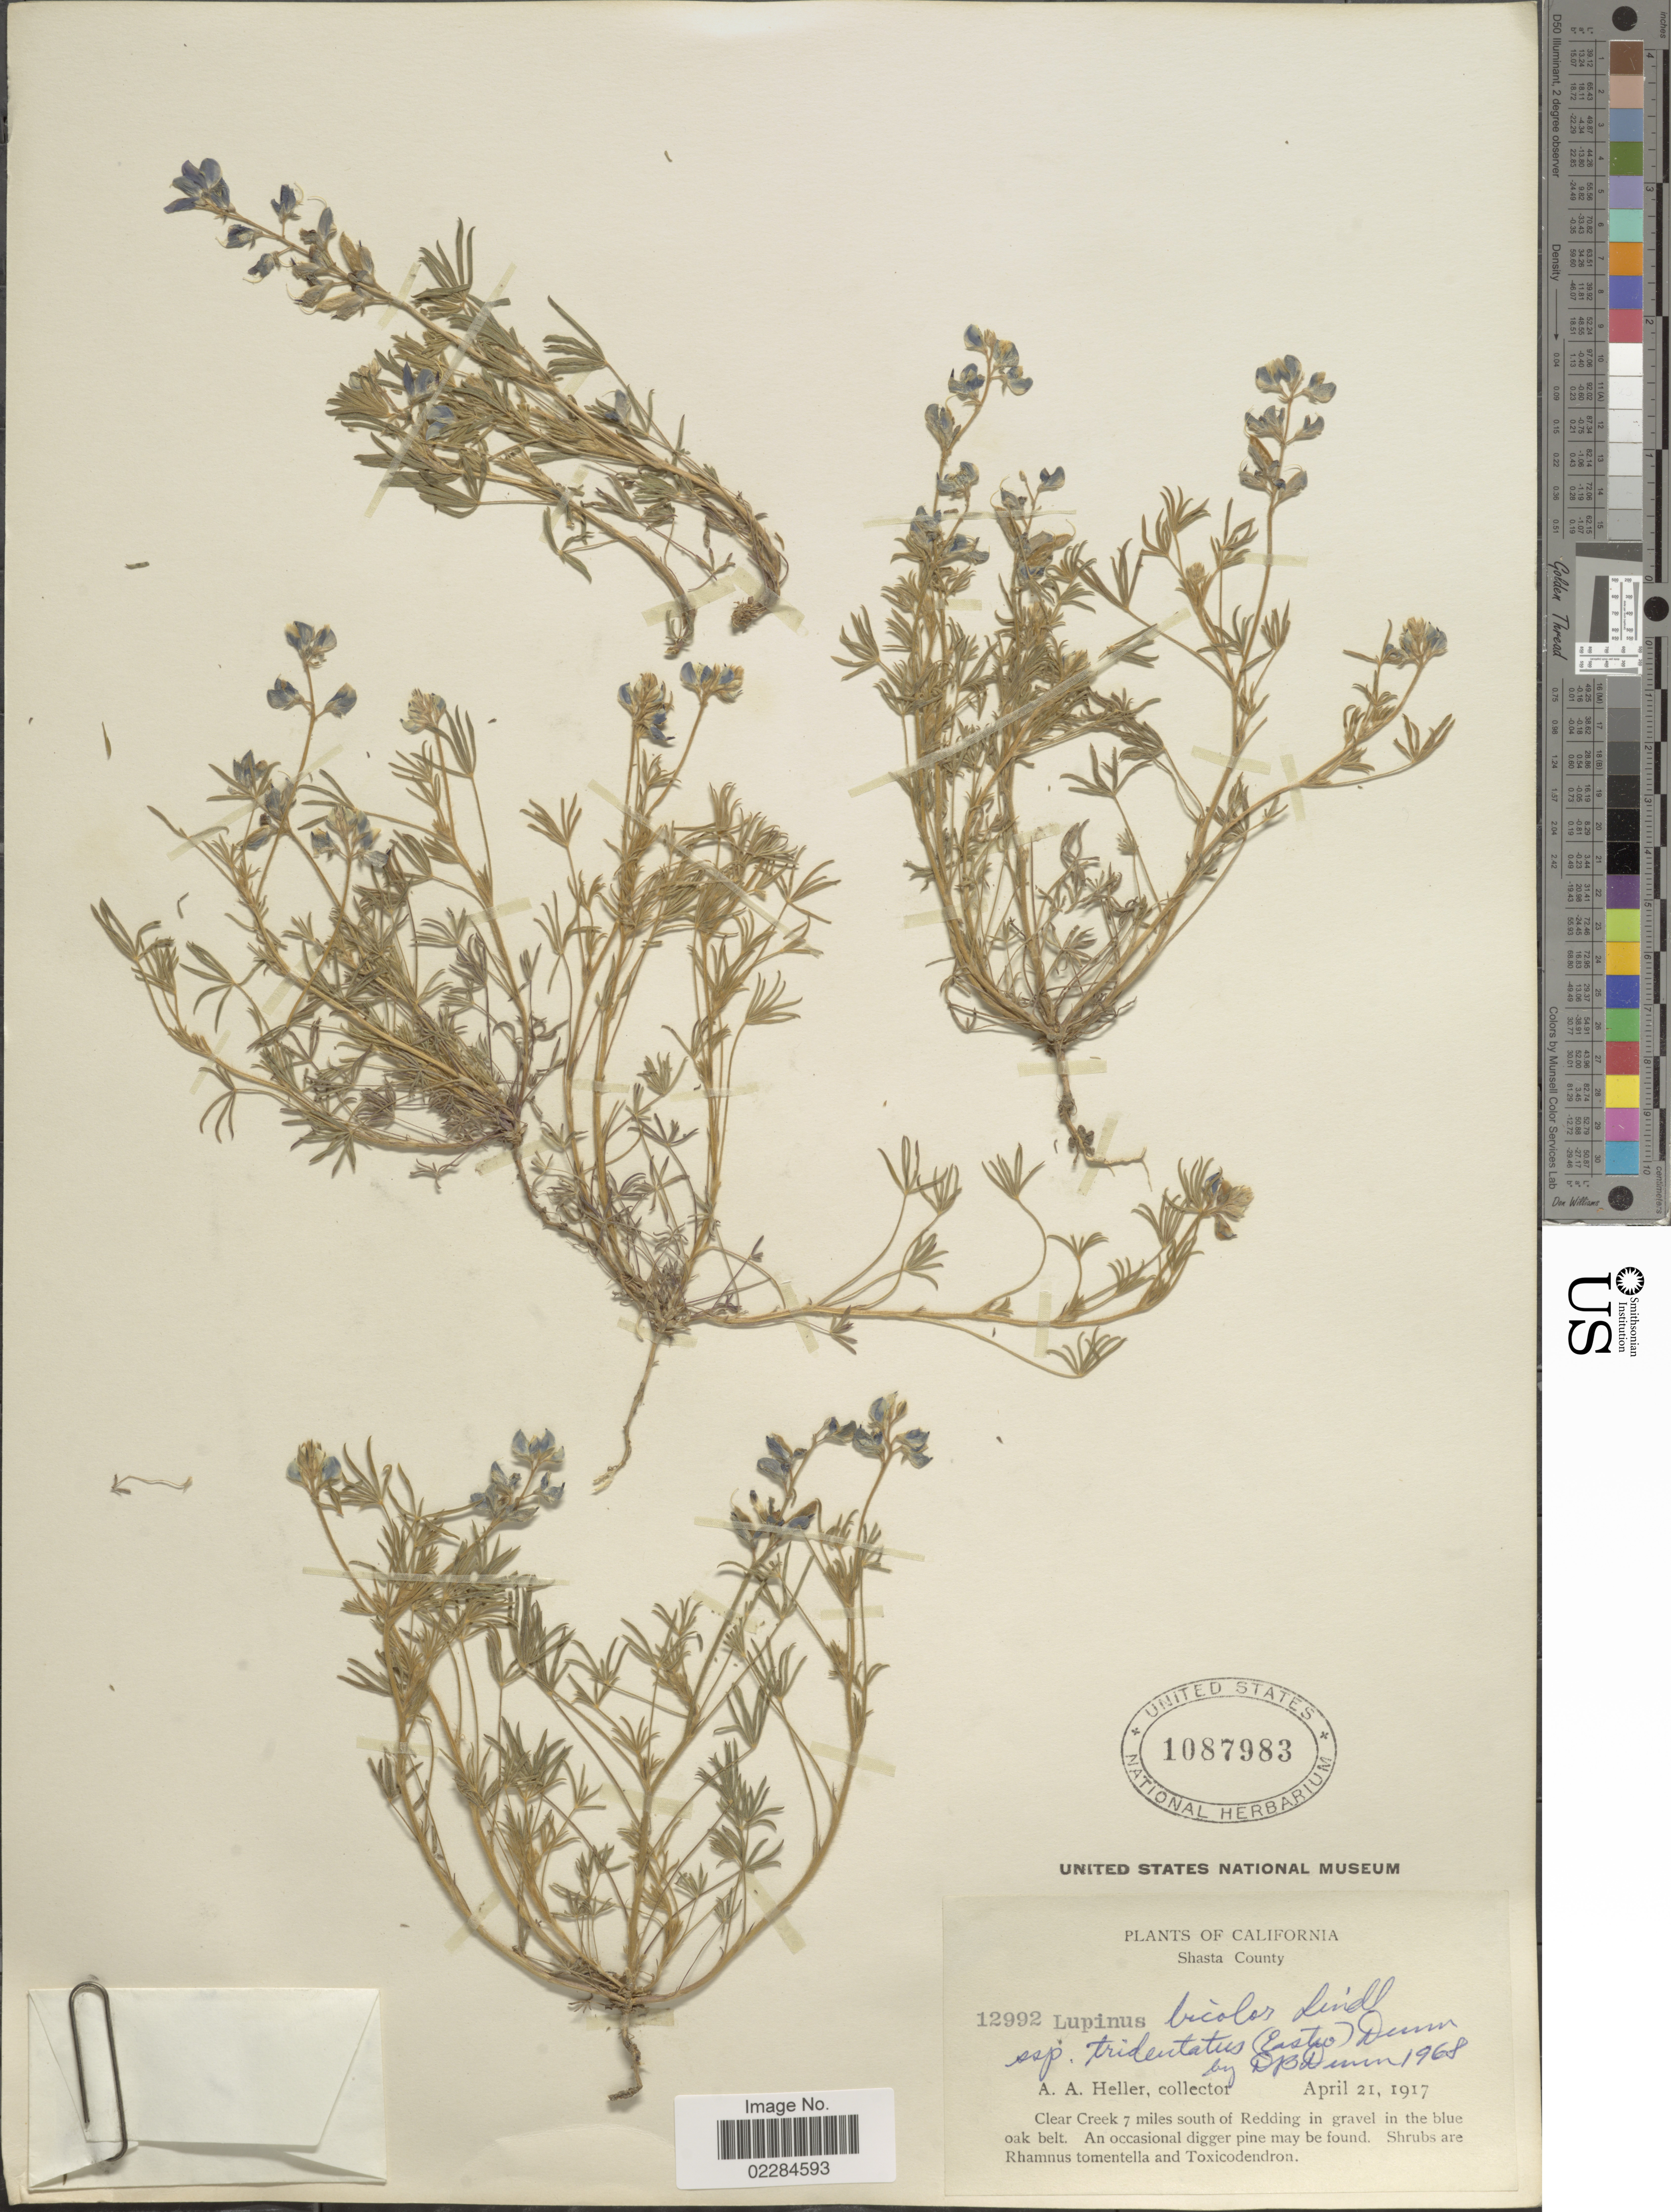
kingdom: Plantae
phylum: Tracheophyta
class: Magnoliopsida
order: Fabales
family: Fabaceae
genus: Lupinus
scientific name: Lupinus bicolor var. tridentatus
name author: Lindl.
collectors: A. A. Heller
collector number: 12992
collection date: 1917-04-21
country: United States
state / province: California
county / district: Shasta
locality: Shasta County, Clear Creek 7 miles south of Redding in gravel in the blue oak belt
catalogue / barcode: US 1087983